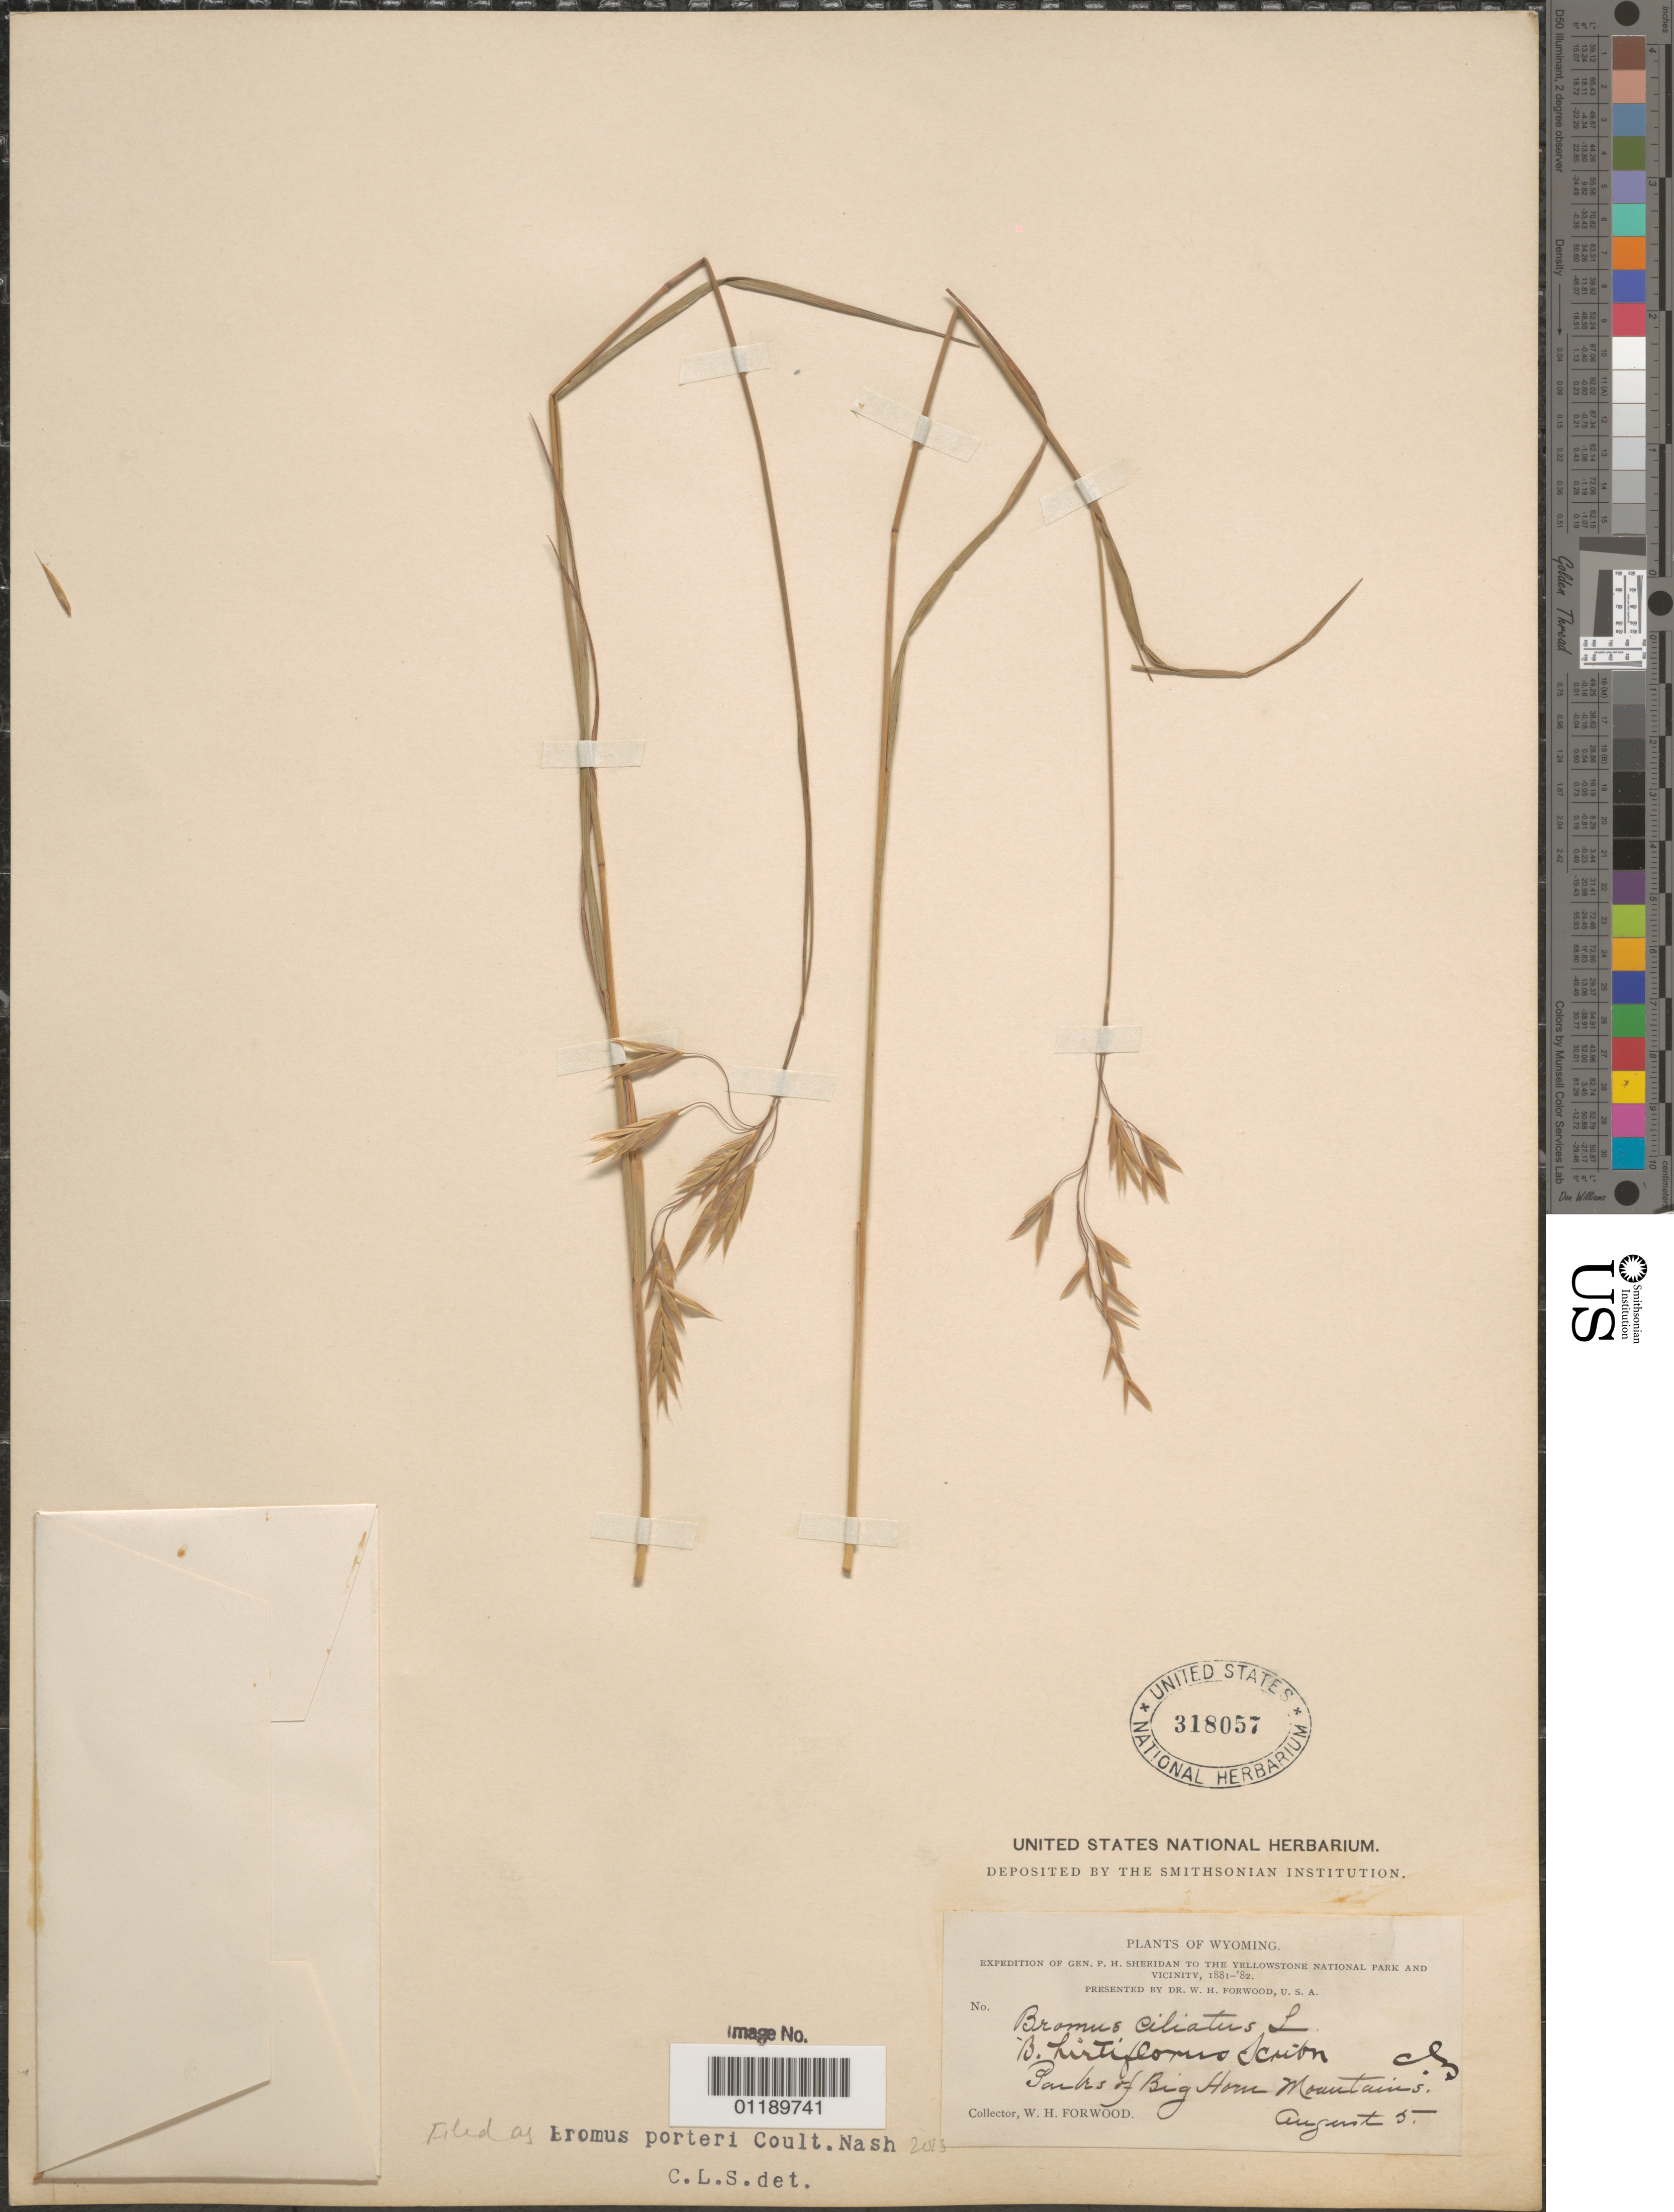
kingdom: Plantae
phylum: Tracheophyta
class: Liliopsida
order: Poales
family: Poaceae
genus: Bromus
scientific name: Bromus porteri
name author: (J.M. Coult.) Nash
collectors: W. Forwood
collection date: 1881-08-05 or 1882-08-05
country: United States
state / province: Wyoming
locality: Parks of Big Horn Mountains.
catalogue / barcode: US 318057